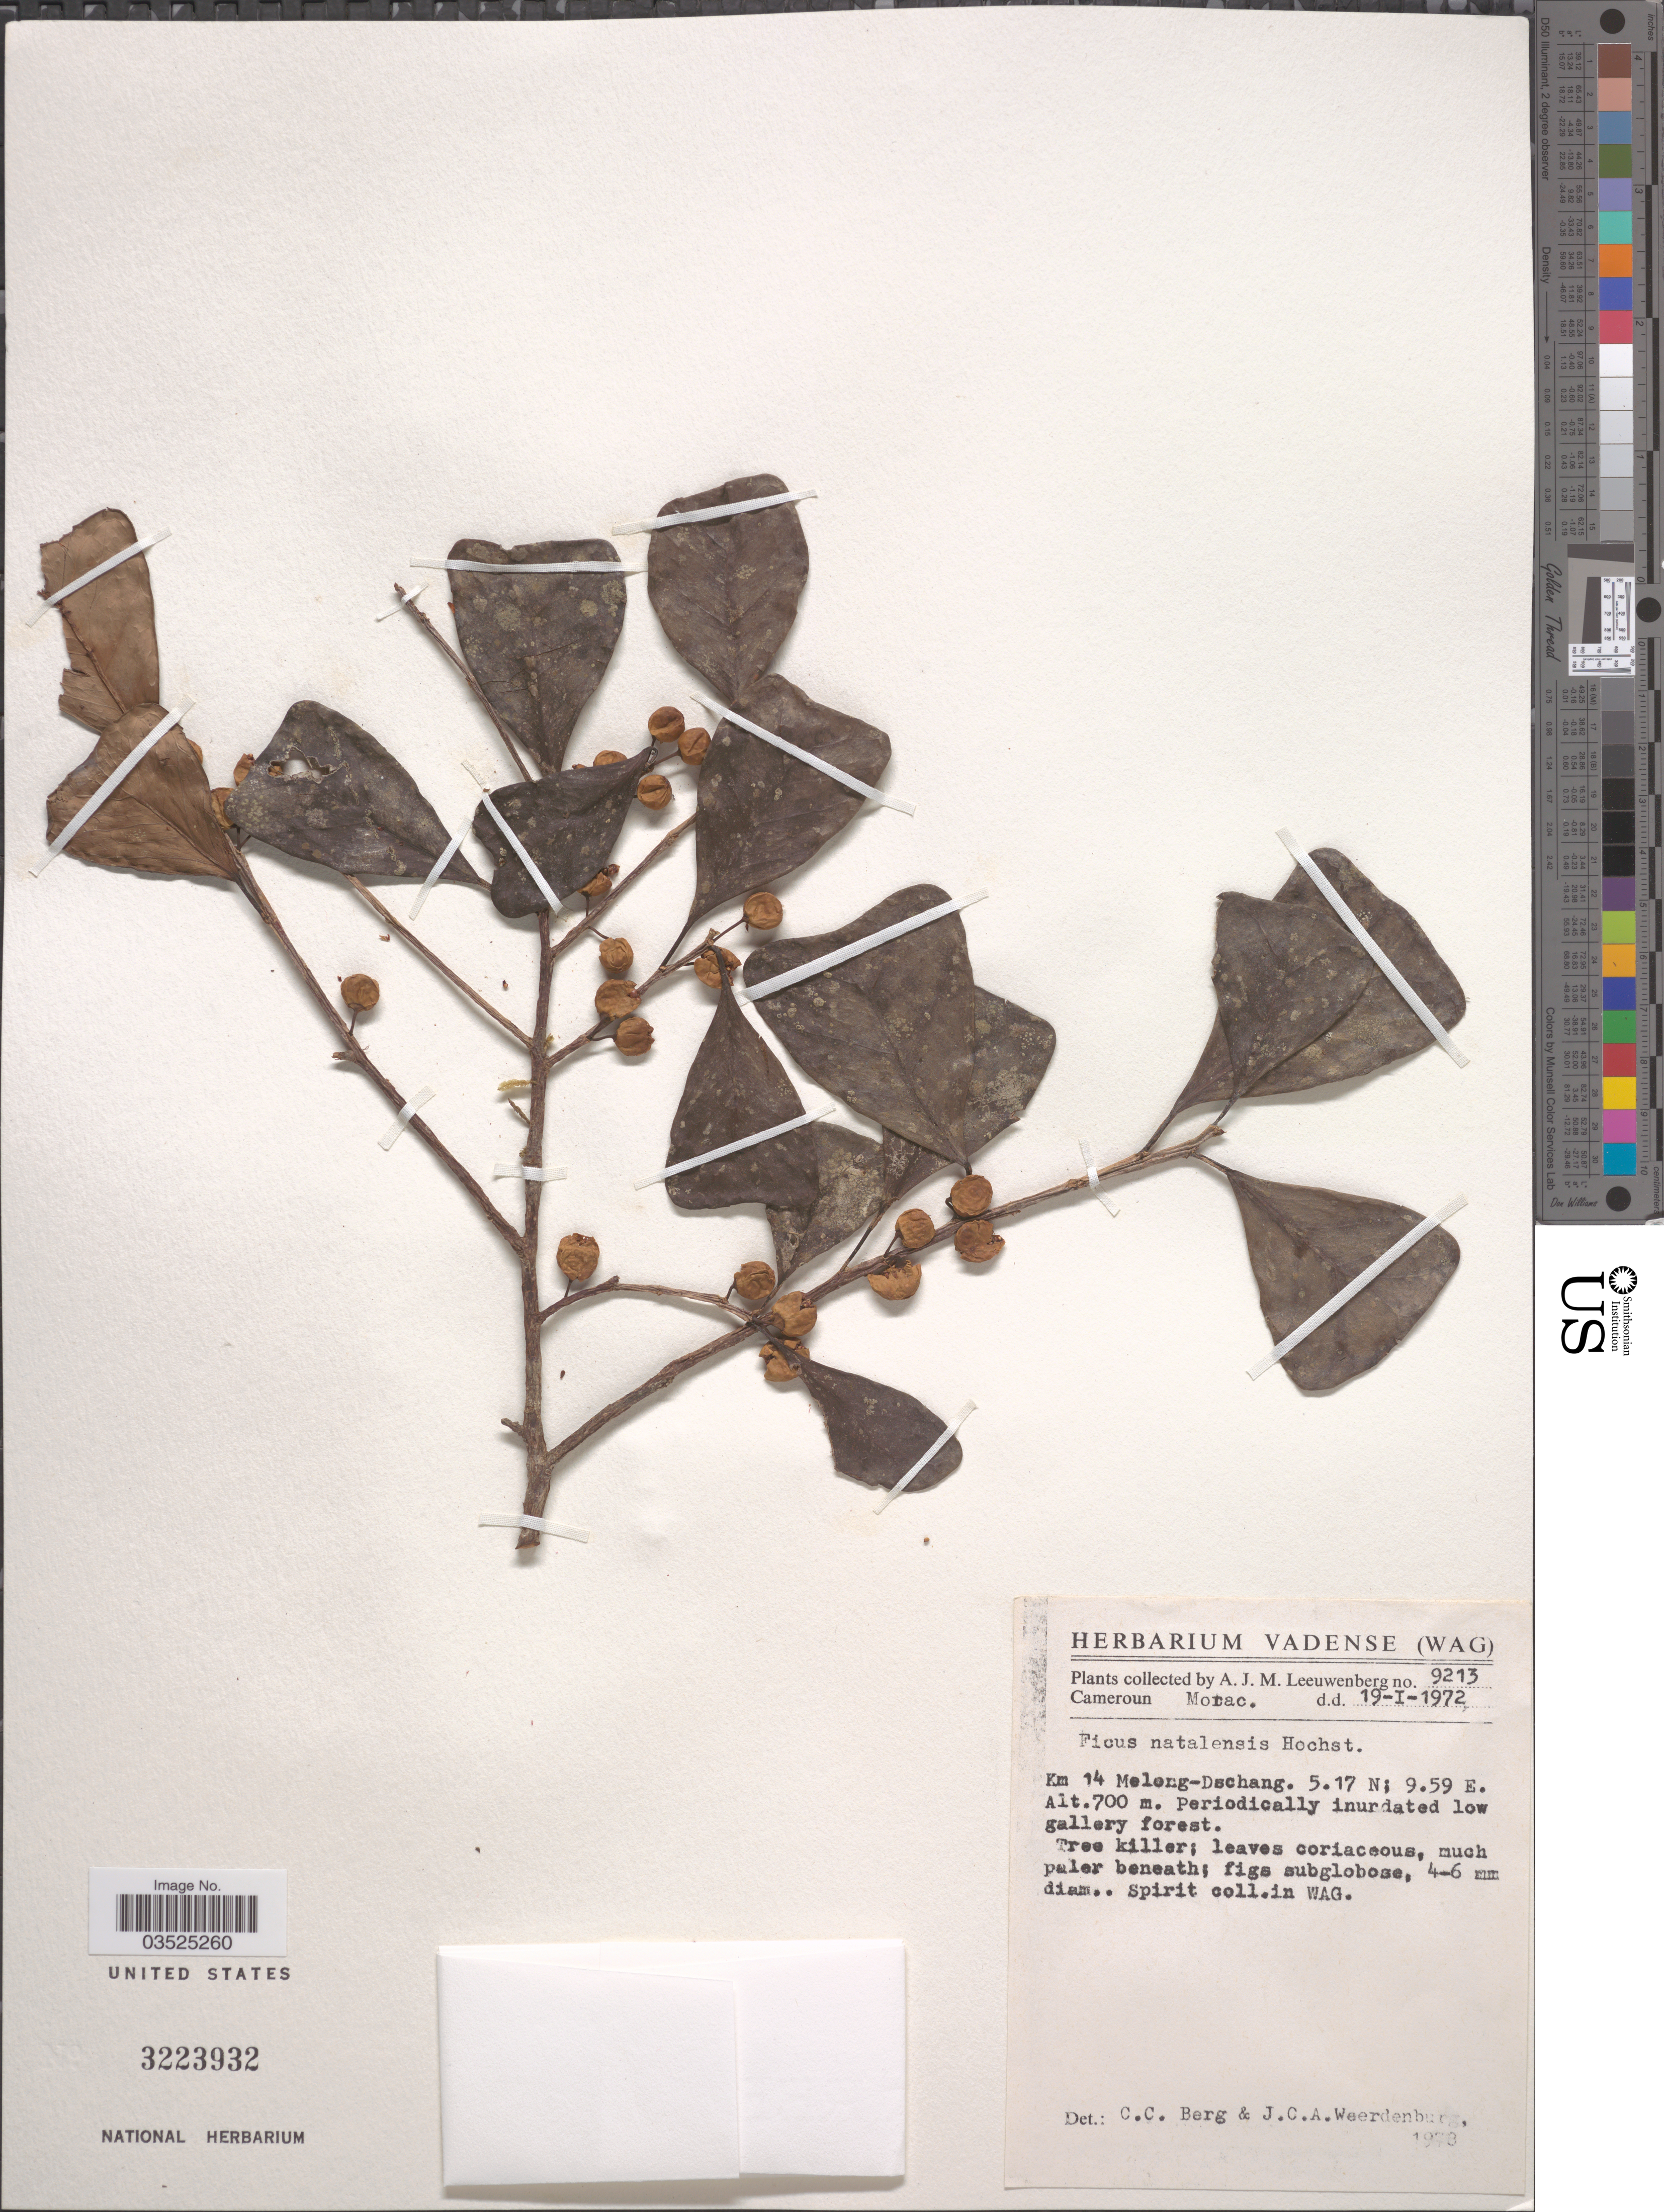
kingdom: Plantae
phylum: Tracheophyta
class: Magnoliopsida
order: Rosales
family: Moraceae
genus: Ficus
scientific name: Ficus natalensis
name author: Hochst.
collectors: A. J. M. Leeuwenberg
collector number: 9213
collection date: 1972-01-19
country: Cameroon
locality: Km 14 Melong-Dschang.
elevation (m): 700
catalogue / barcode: US 3223932